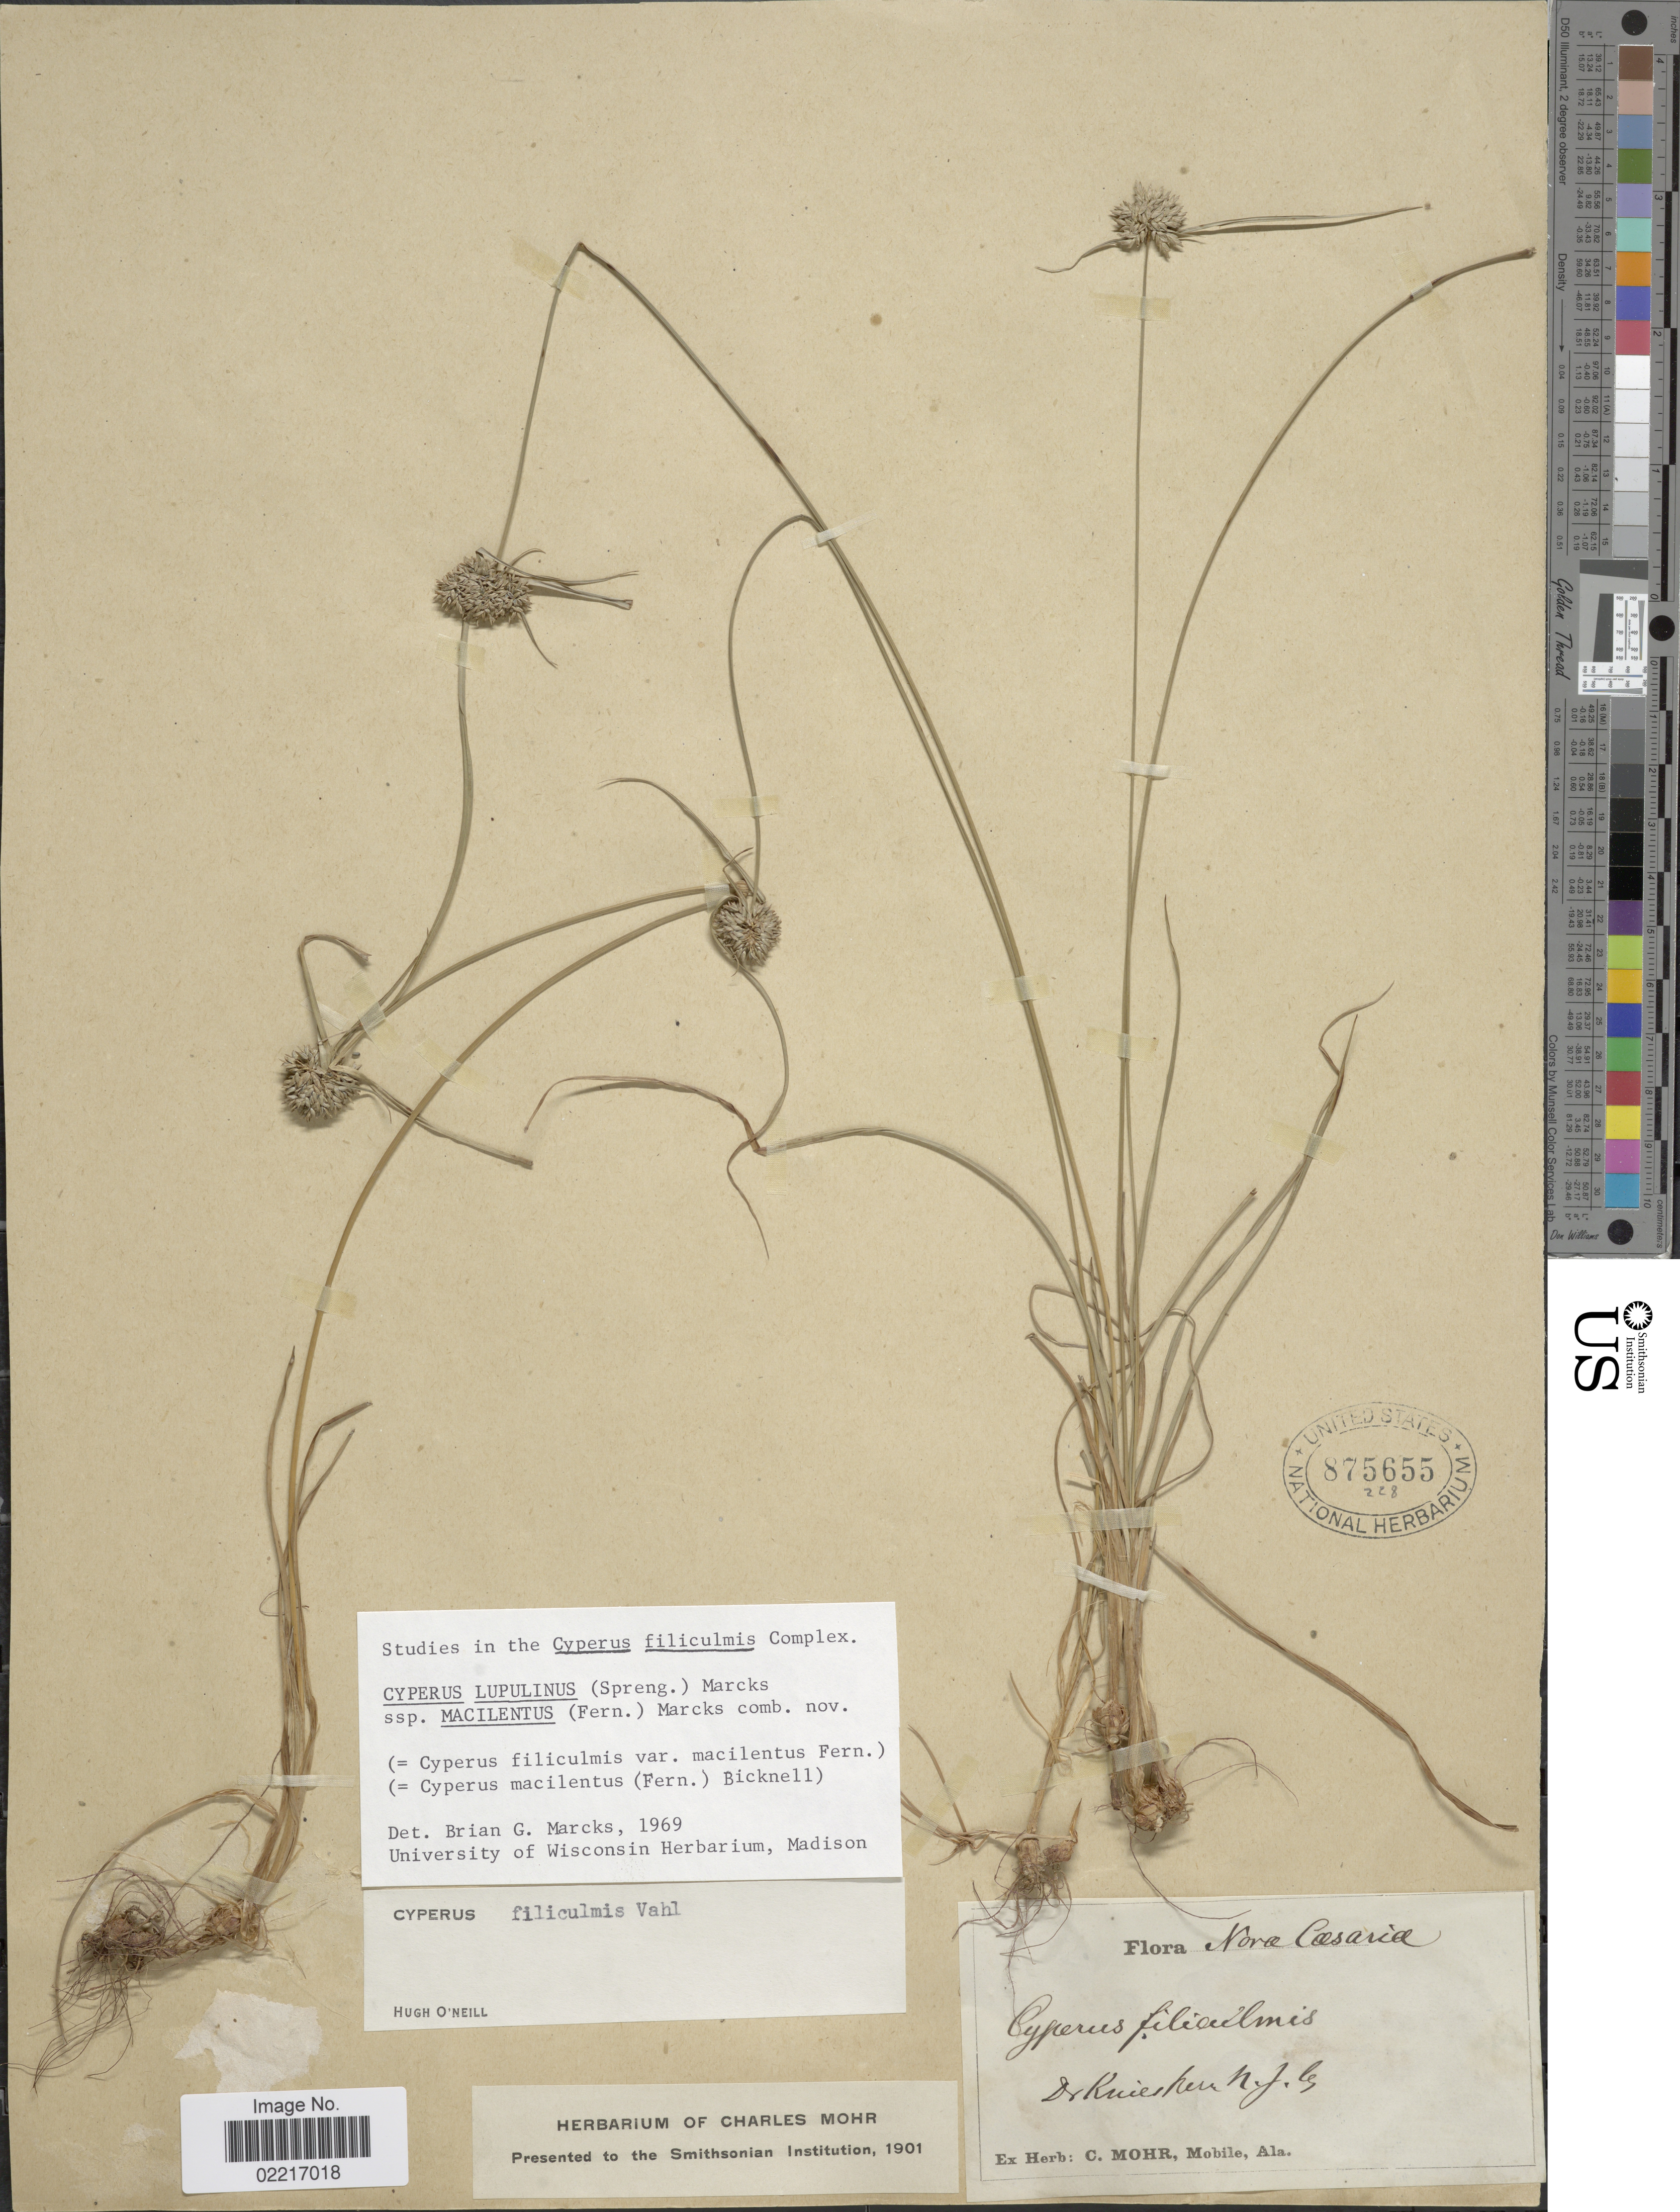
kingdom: Plantae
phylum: Tracheophyta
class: Liliopsida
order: Poales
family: Cyperaceae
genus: Cyperus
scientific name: Cyperus lupulinus subsp. macilentus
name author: (Fernald) Marcks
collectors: Knieskern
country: United States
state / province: New Jersey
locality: Nova Caesarea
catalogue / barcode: US 875655